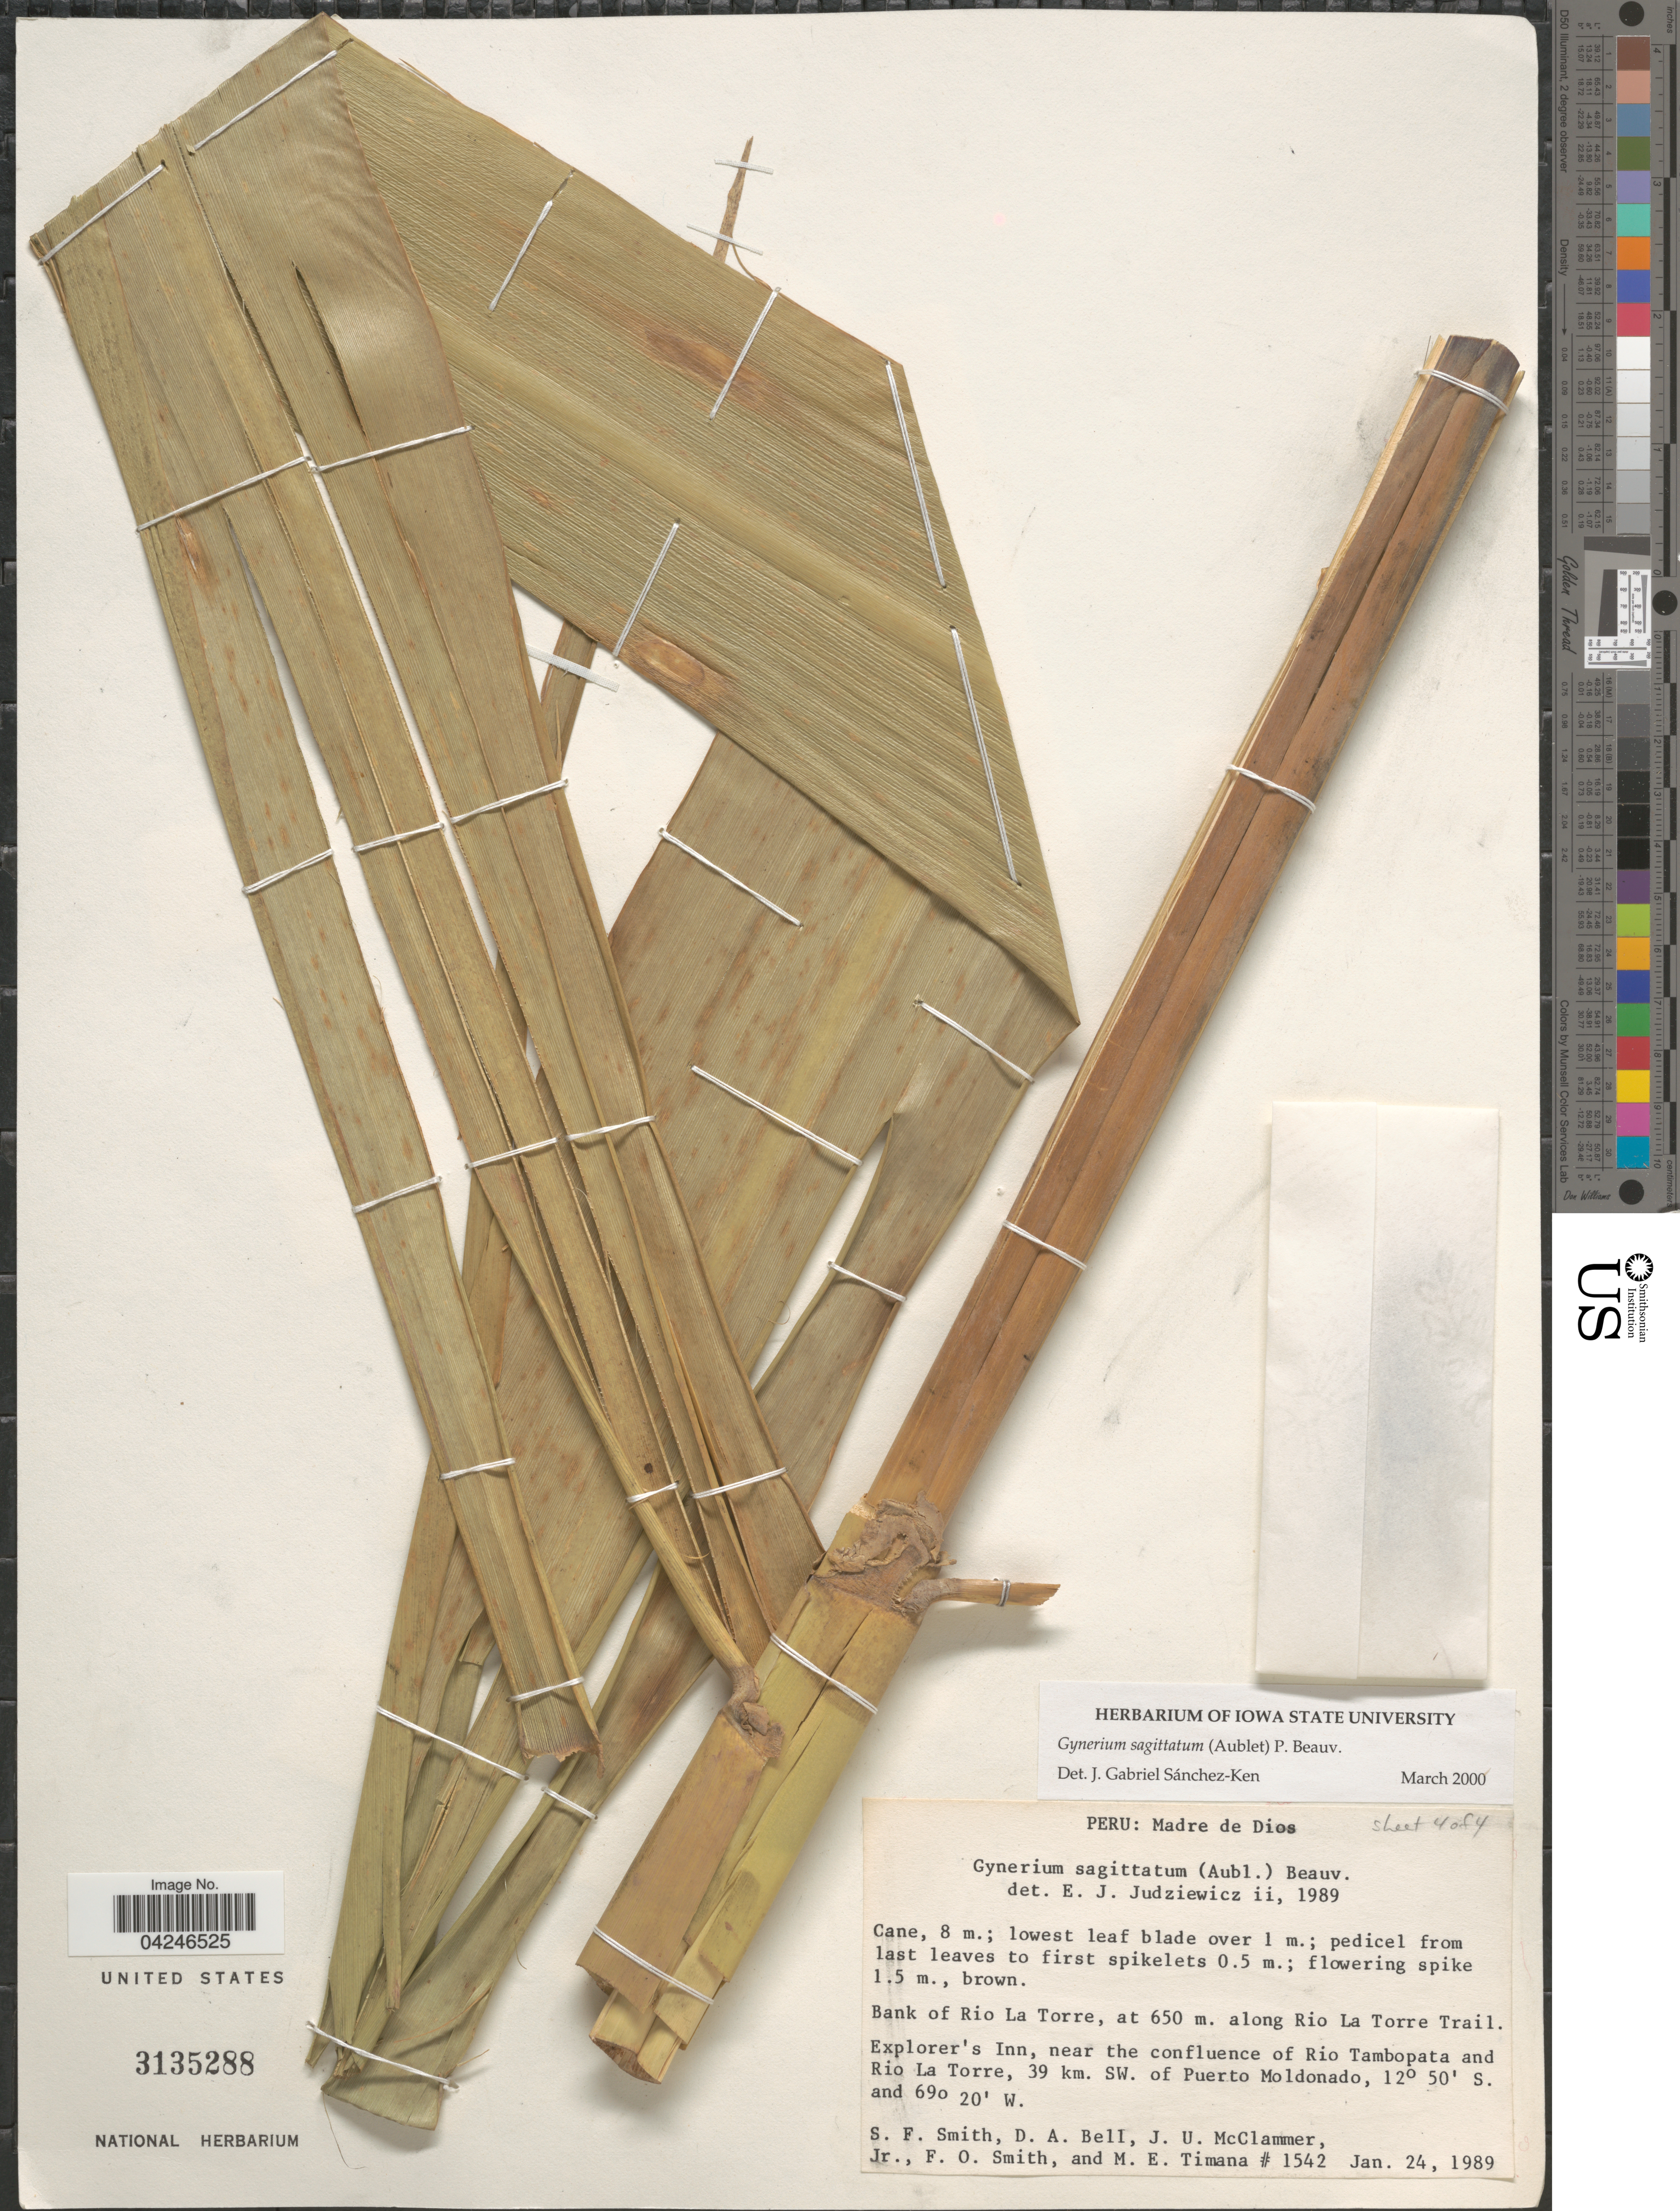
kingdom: Plantae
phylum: Tracheophyta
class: Liliopsida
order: Poales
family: Poaceae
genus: Gynerium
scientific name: Gynerium sagittatum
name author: (Aubl.) P. Beauv.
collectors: S.F. Smith, D. A. Bell, J. McClammer Jr. & F. Smith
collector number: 1542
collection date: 1989-01-24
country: Peru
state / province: Madre de Dios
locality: Bank of Rio La Torre, along Rio La Torre Trail. Explorer's Inn, near the confluence of Rio Tambopata and Rio La Torre, 39 km. SW. of Puerto Moldonado.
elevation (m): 650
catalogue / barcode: US 3135288